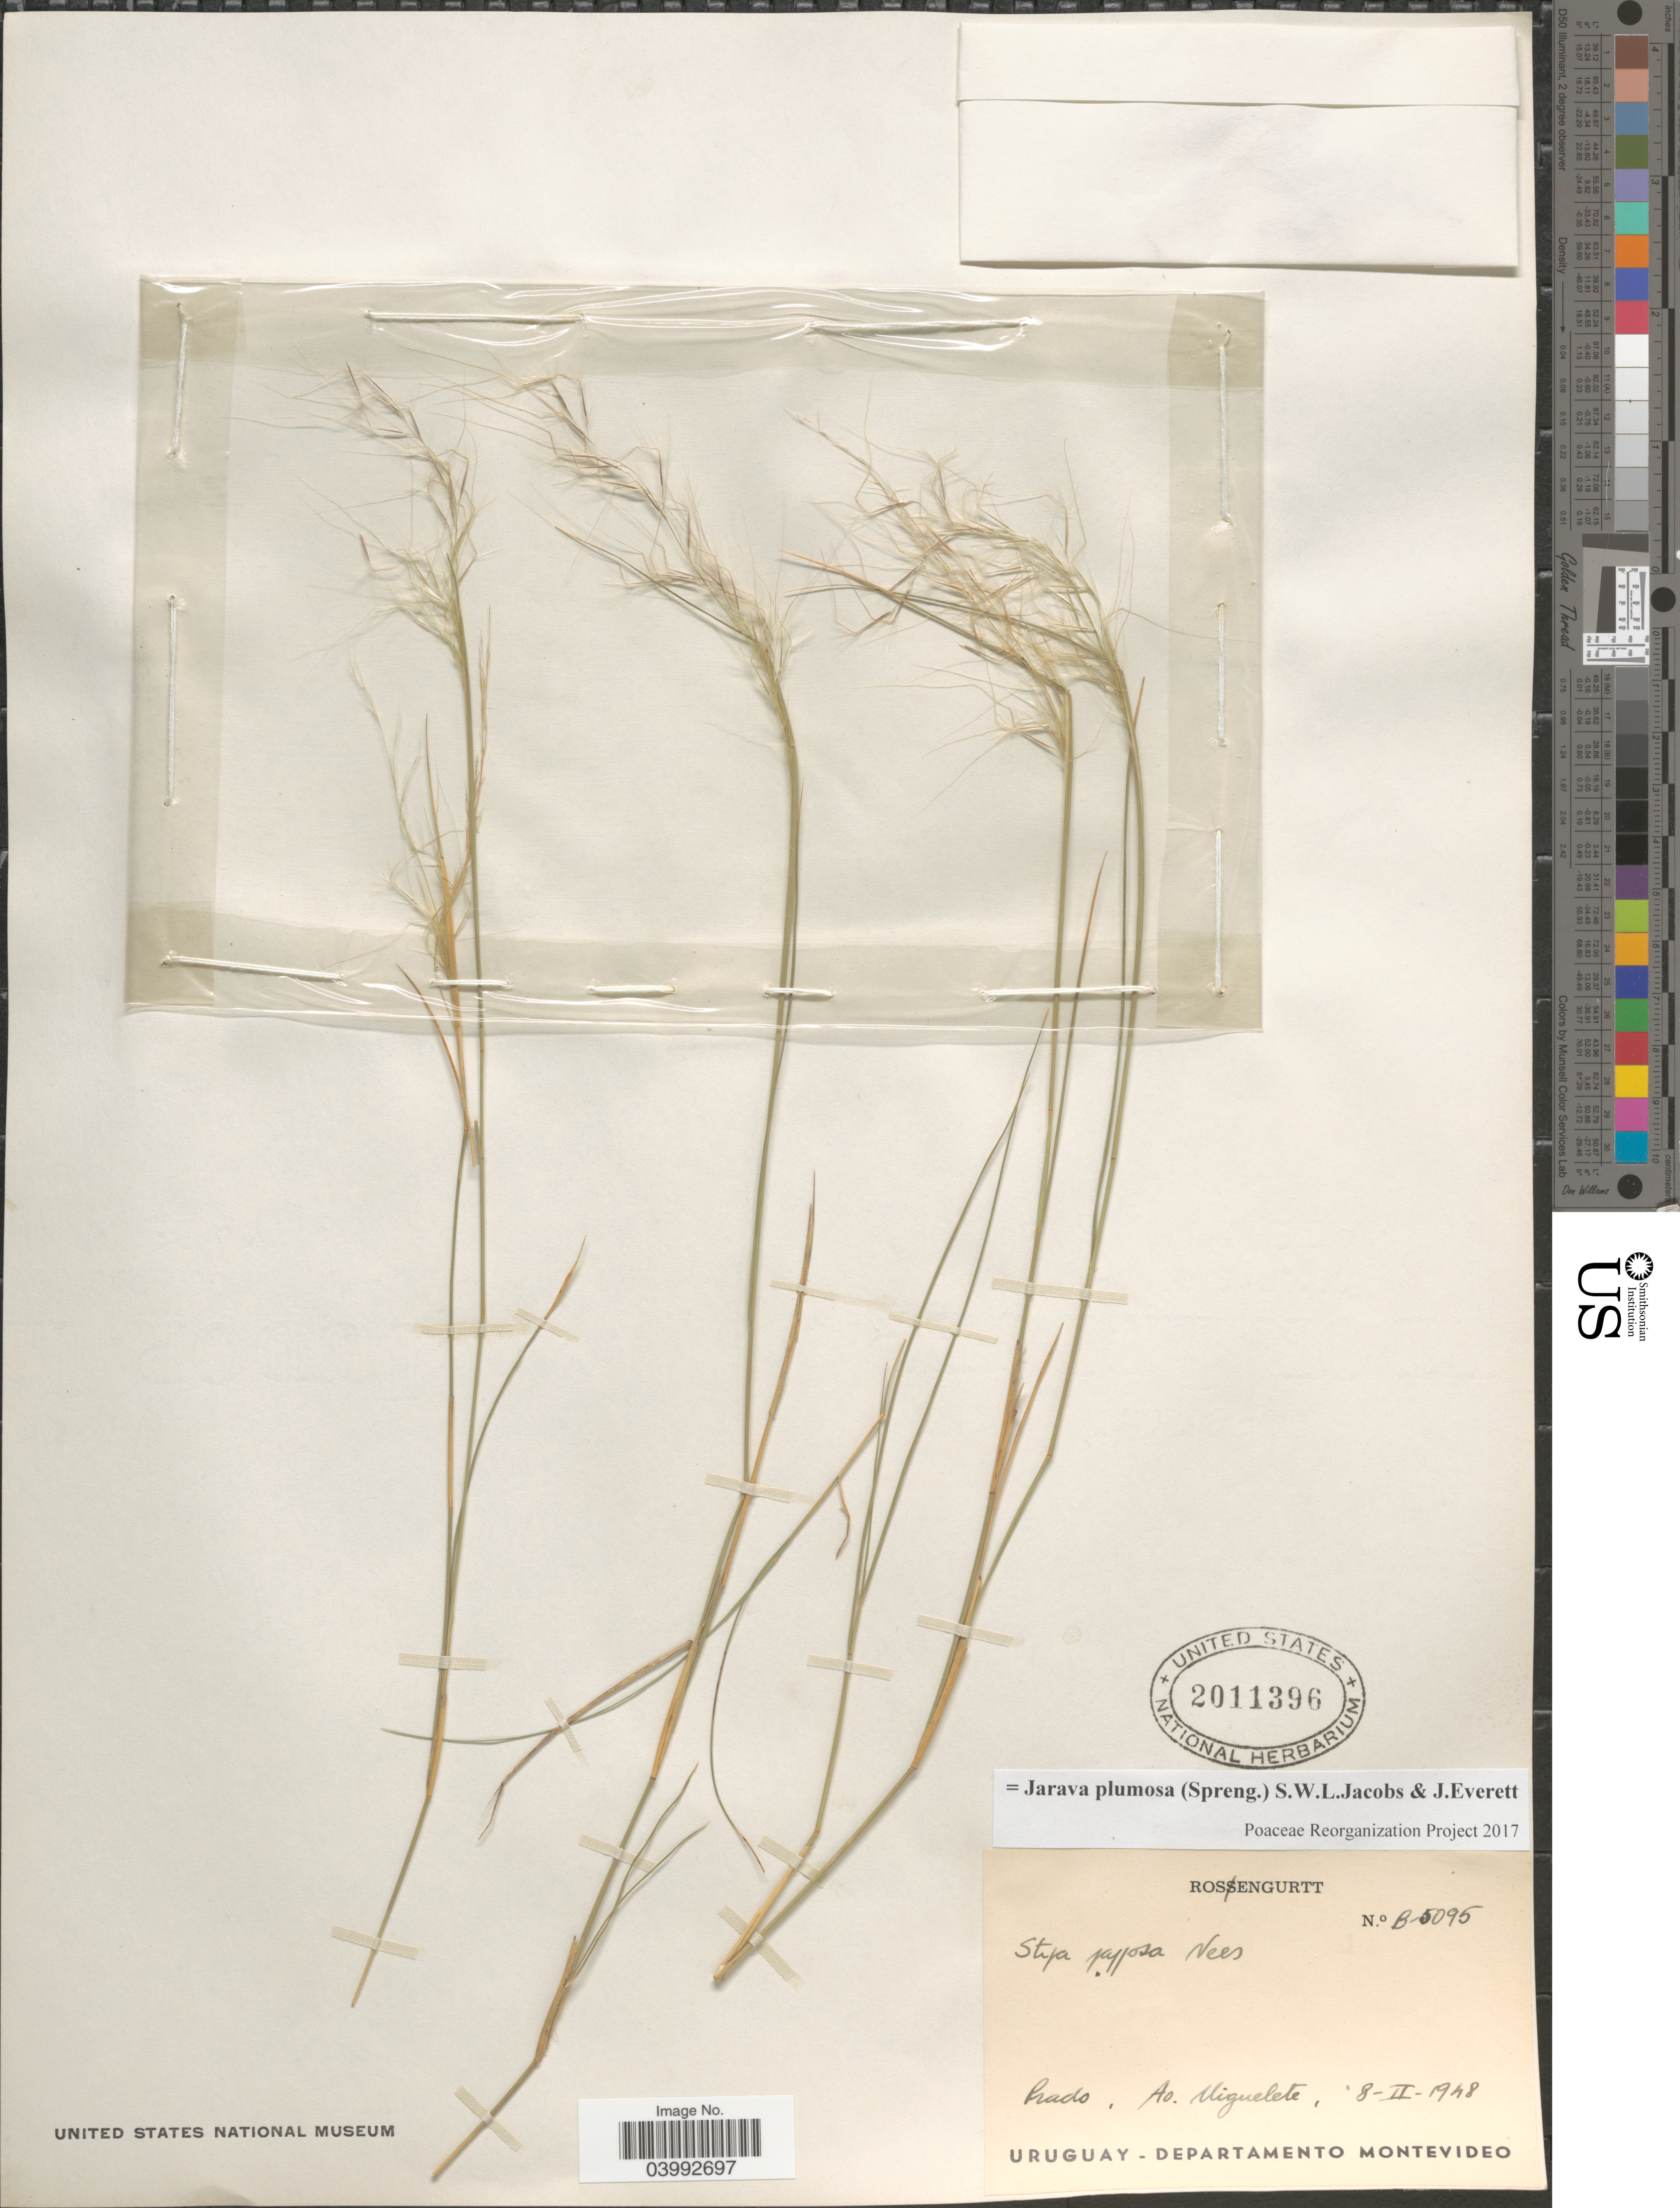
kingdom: Plantae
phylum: Tracheophyta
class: Liliopsida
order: Poales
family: Poaceae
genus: Jarava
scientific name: Jarava plumosa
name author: (Spreng.) S.W.L. Jacobs & J. Everett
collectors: Rosengurtt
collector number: B-5095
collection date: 1948-02-08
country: Uruguay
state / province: Montevideo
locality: Prado. Ao. Miguelete. Departamento Montevideo.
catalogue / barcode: US 2011396